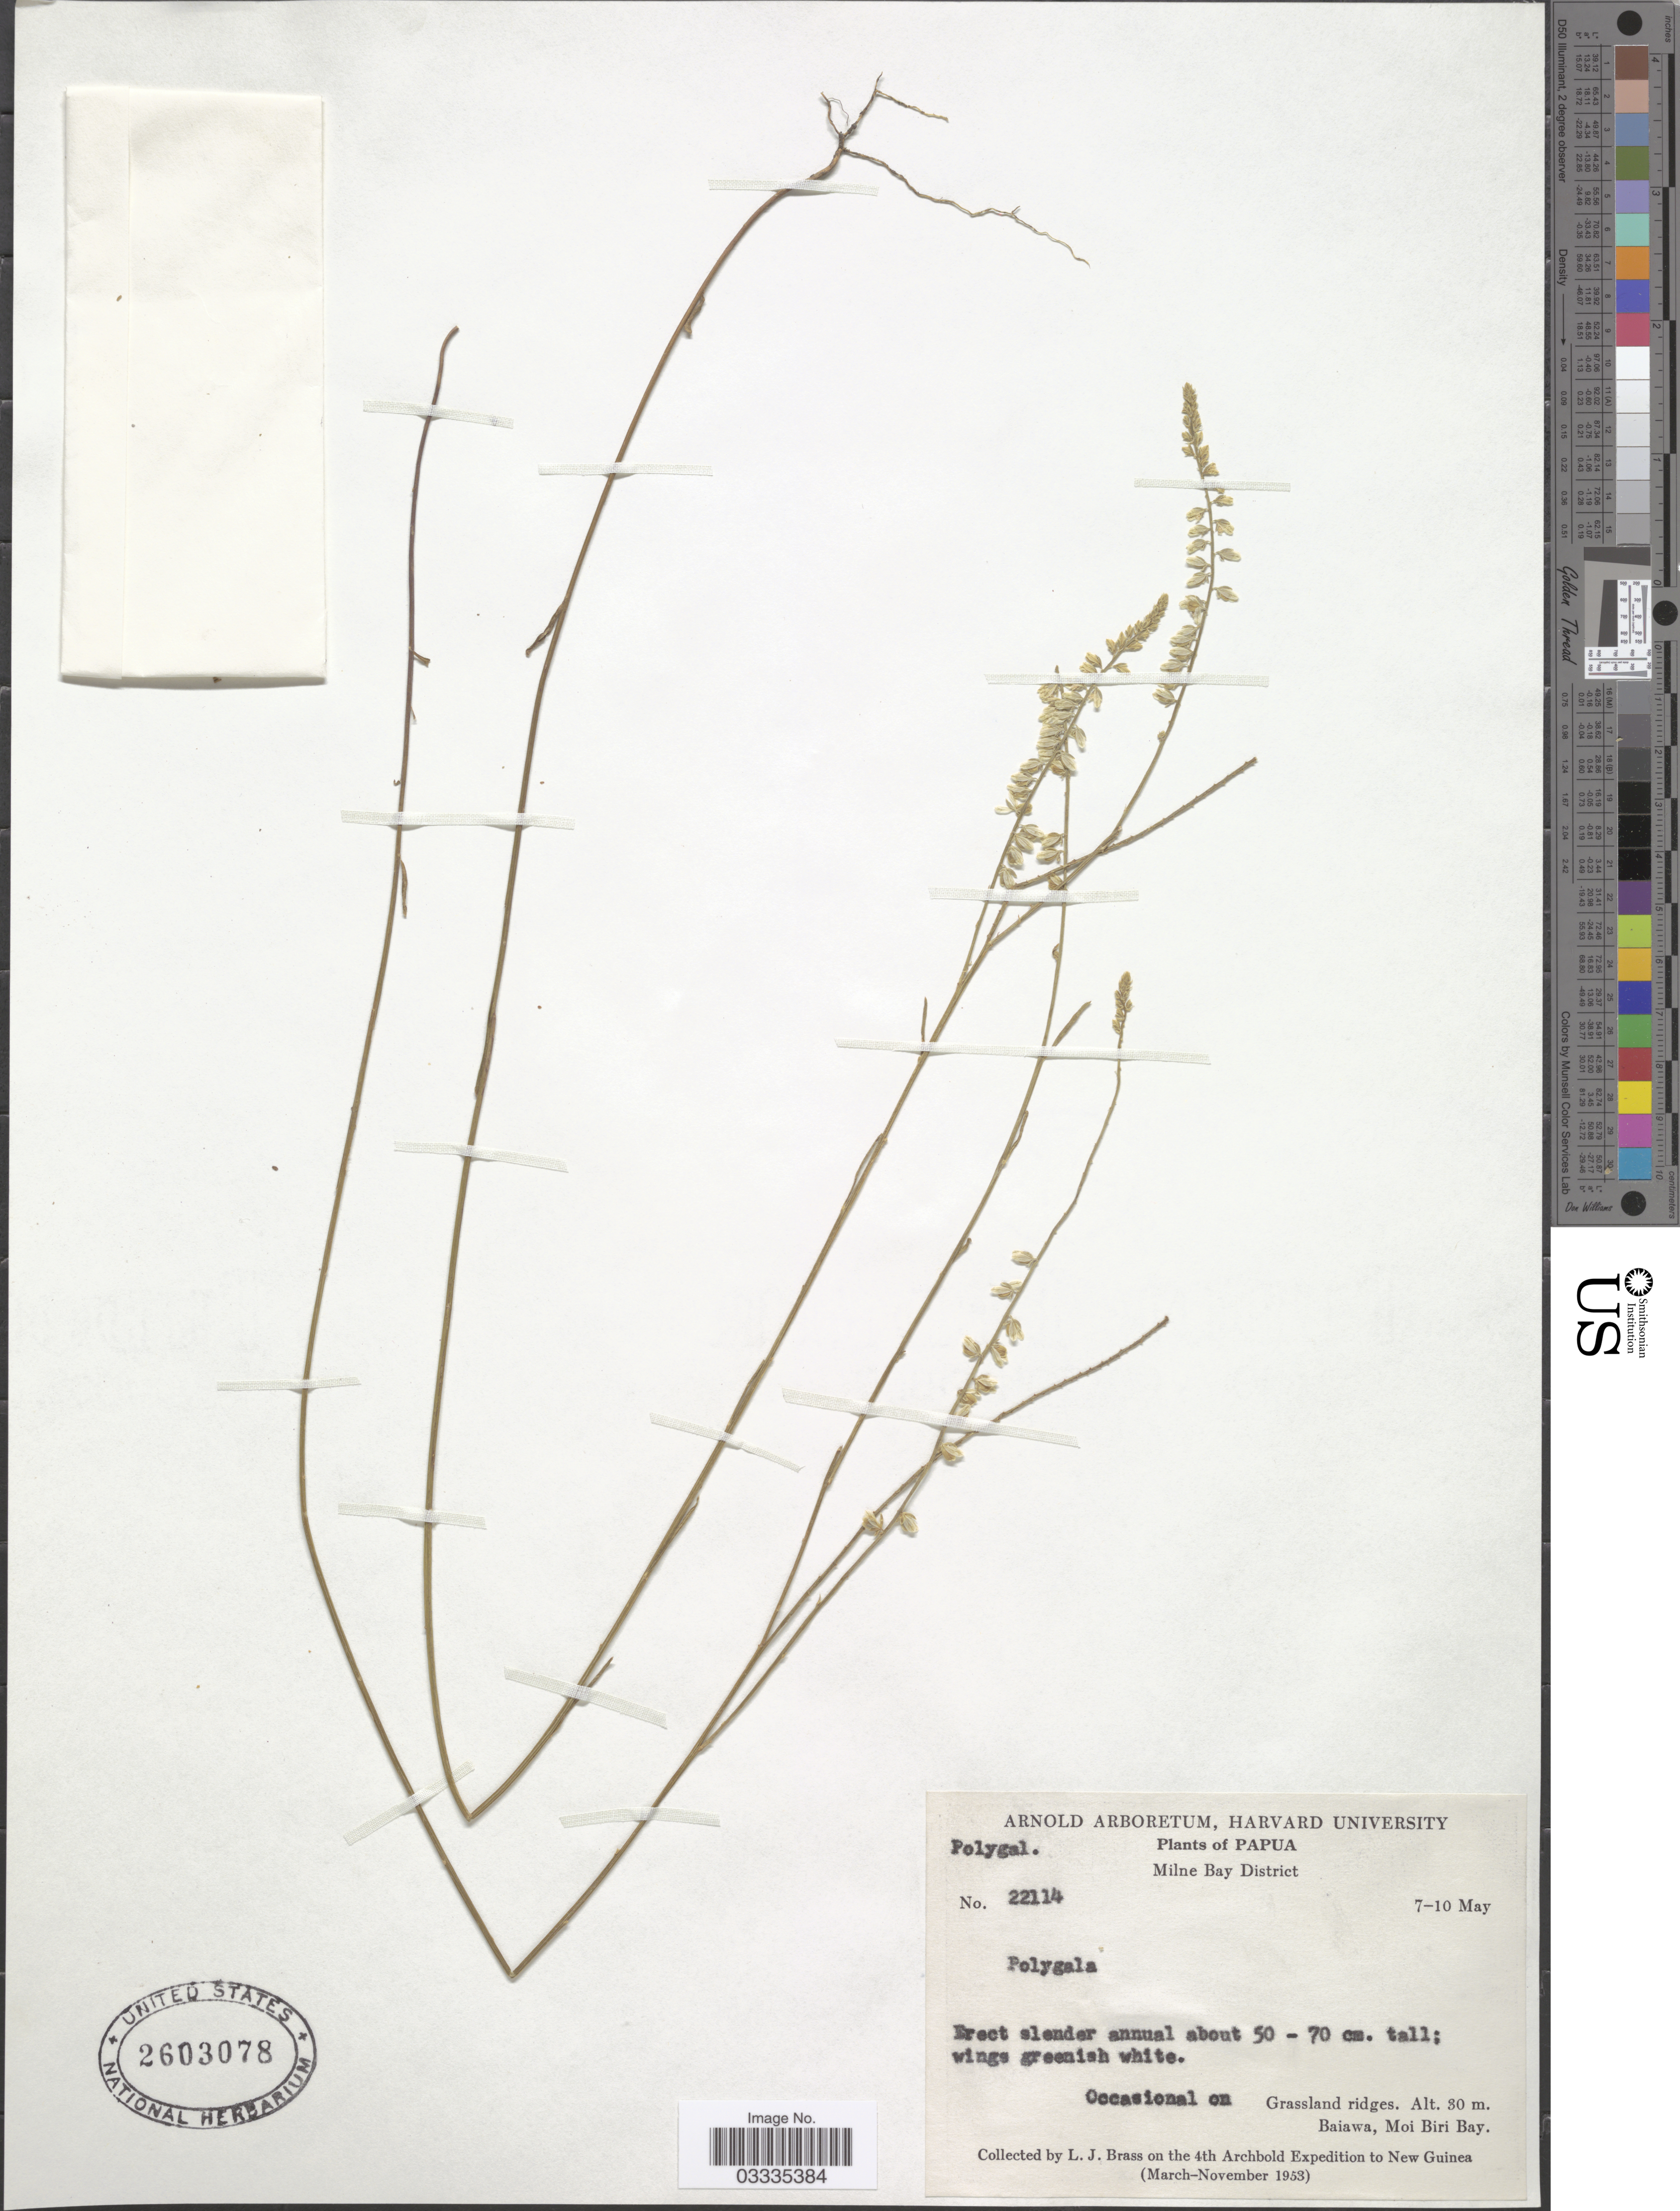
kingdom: Plantae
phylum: Tracheophyta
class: Magnoliopsida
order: Fabales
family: Polygalaceae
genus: Polygala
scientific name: Polygala sp.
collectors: L. J. Brass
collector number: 22114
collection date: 1953-05-07/1953-05-10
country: Papua New Guinea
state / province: Milne Bay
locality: Milne Bay District. Baiawa, Moi Biri Bay.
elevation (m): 30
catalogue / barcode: US 2603078